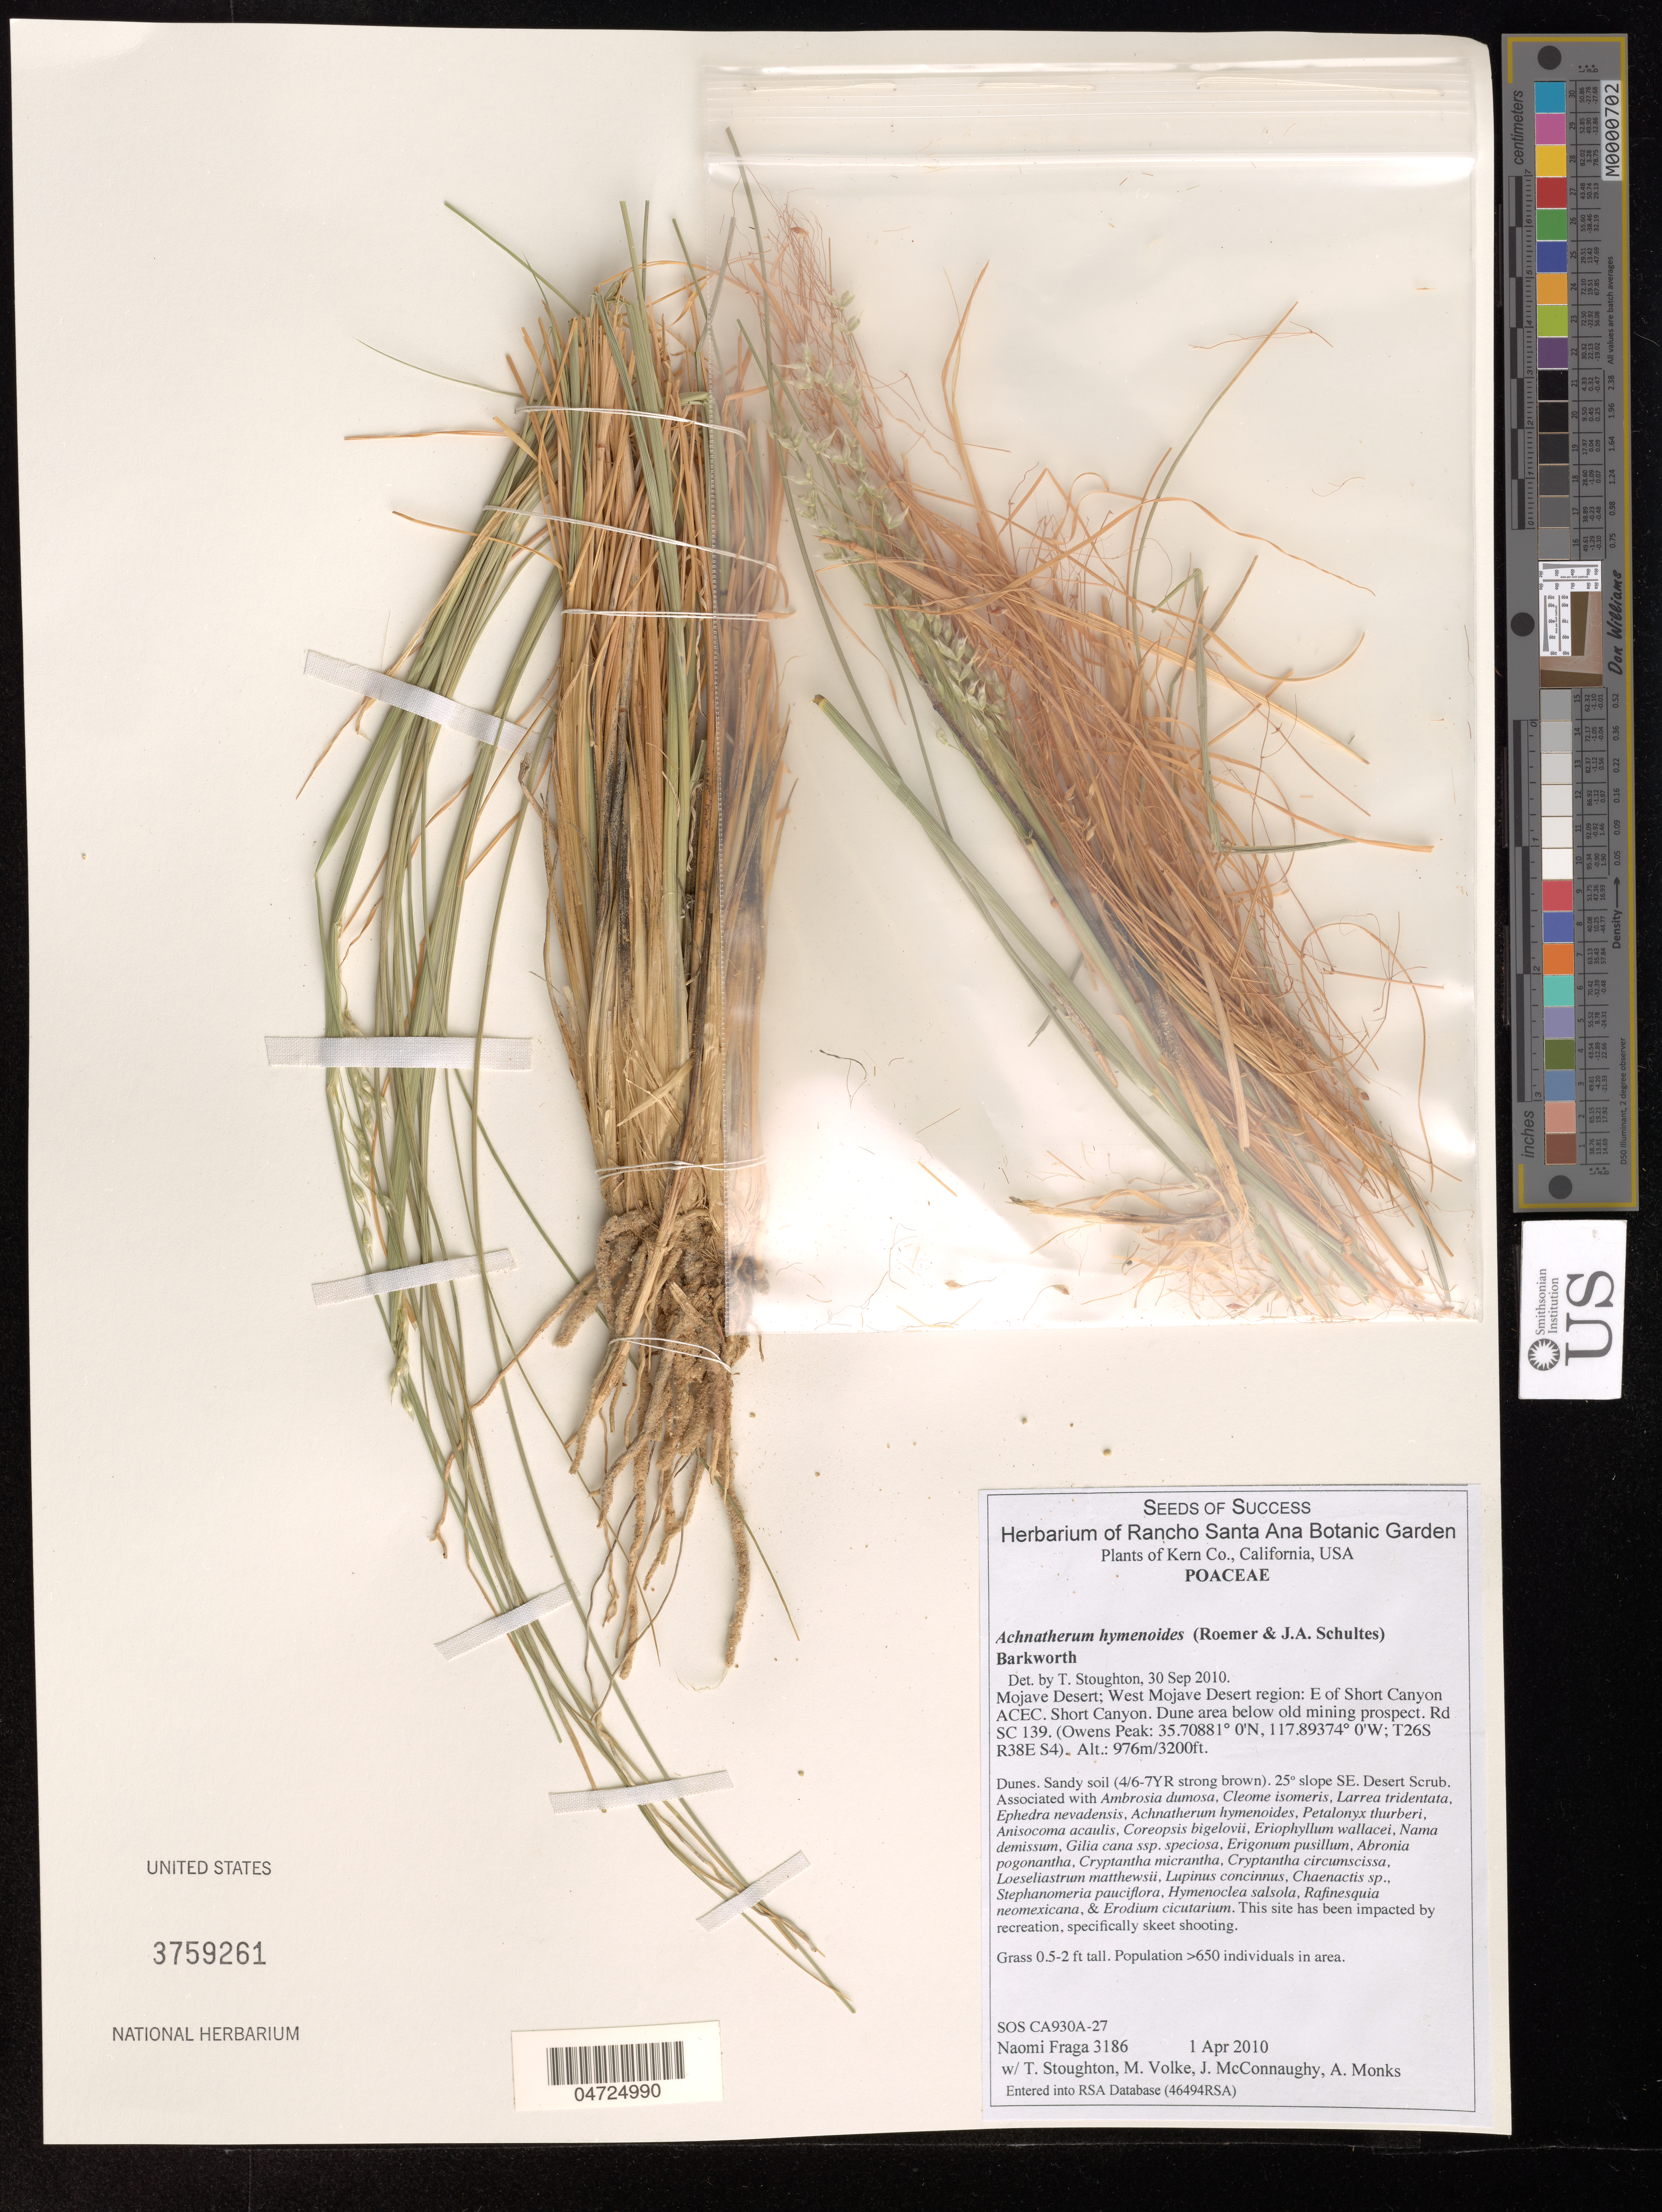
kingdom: Plantae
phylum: Tracheophyta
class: Liliopsida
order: Poales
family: Poaceae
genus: Achnatherum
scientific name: Achnatherum hymenoides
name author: (Roem. & Schult.) Barkworth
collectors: N. Fraga, T. Stoughton, M. Volke, J. McConnaughy & A. Monks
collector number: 3186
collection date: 2010-04-01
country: United States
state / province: California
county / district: Kern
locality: West Mojave Desert Region: E of Short Canyon ACEC. Short Canyon. Rd SC 139 (Owen Peak)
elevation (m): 975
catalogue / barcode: US 3759261